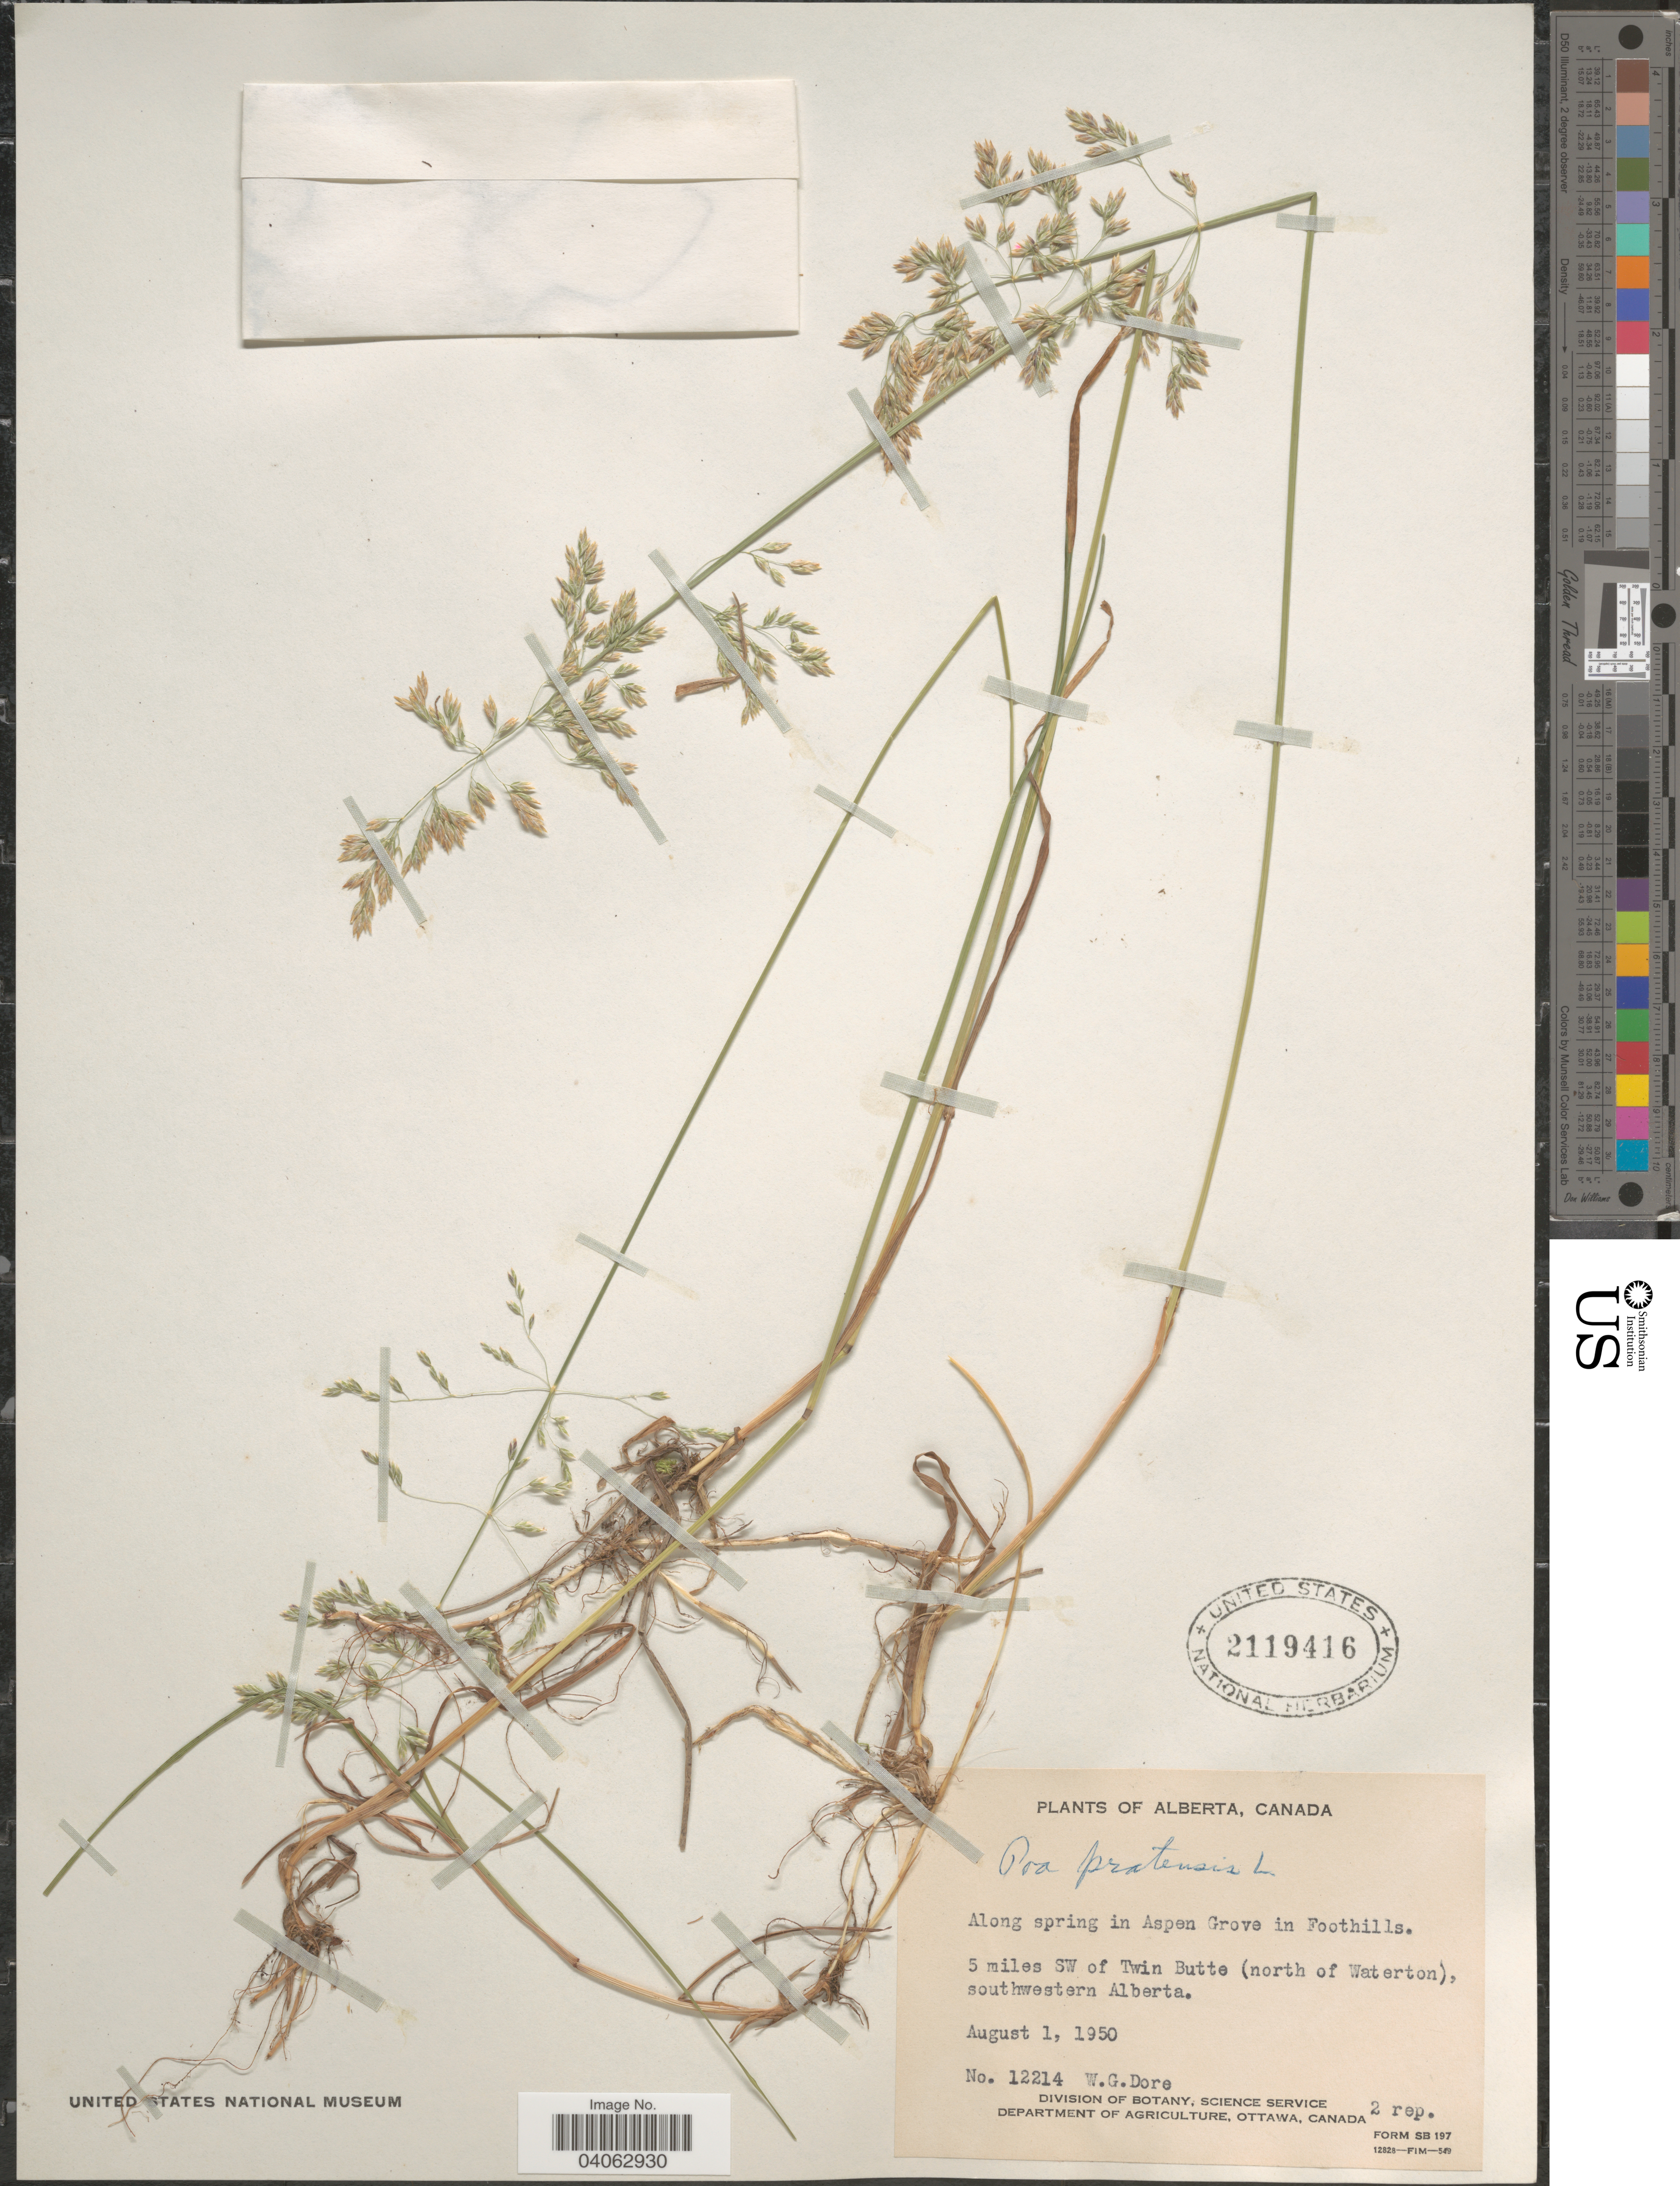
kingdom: Plantae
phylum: Tracheophyta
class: Liliopsida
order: Poales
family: Poaceae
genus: Poa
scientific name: Poa pratensis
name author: L.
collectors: W. Dore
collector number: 12214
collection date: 1950-08-01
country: Canada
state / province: Alberta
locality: Along spring in Aspen Grove in Foothills. 5 miles SW of Twin Butte (north of Waterton), southwestern Alberta.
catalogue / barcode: US 2119416